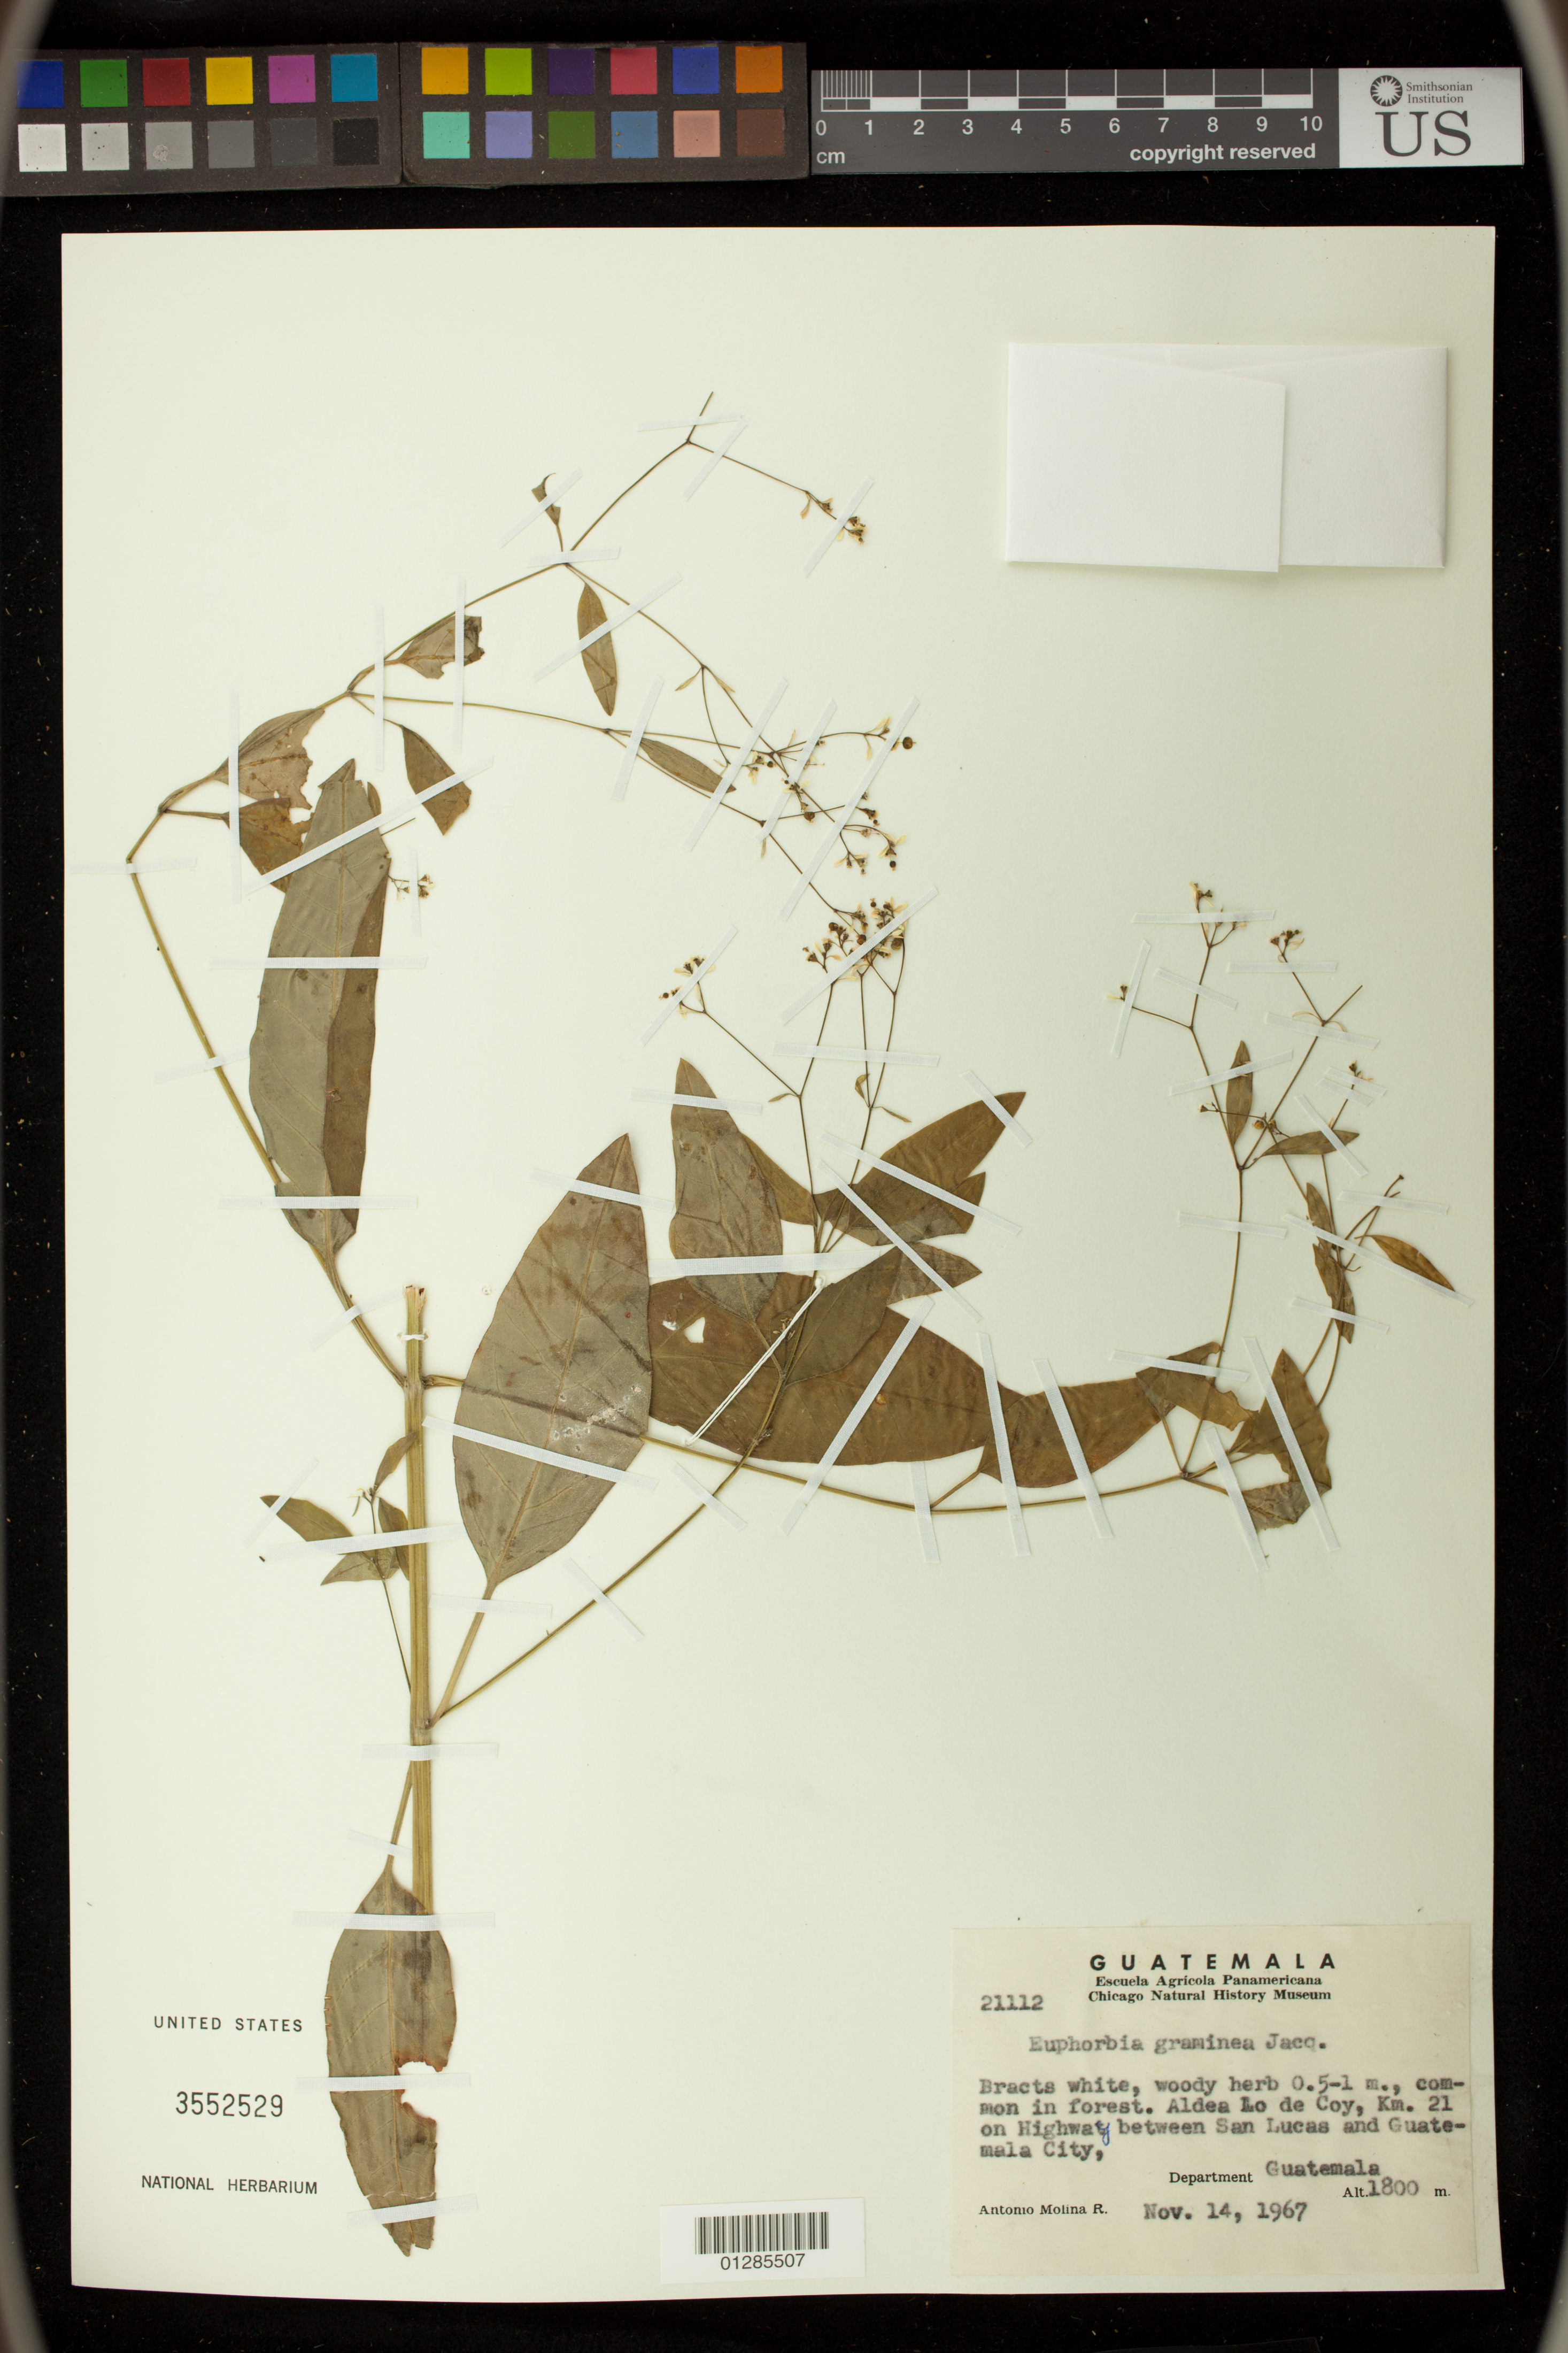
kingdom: Plantae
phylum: Tracheophyta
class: Magnoliopsida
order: Malpighiales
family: Euphorbiaceae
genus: Euphorbia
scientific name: Euphorbia graminea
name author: Jacq.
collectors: A. R. Molina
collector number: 21112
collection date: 1967-11-14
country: Guatemala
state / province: Guatemala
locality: Aldea Lo de Coy, Km. 21 on highway between San Lucas and Guatemala City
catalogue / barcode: US 3552529